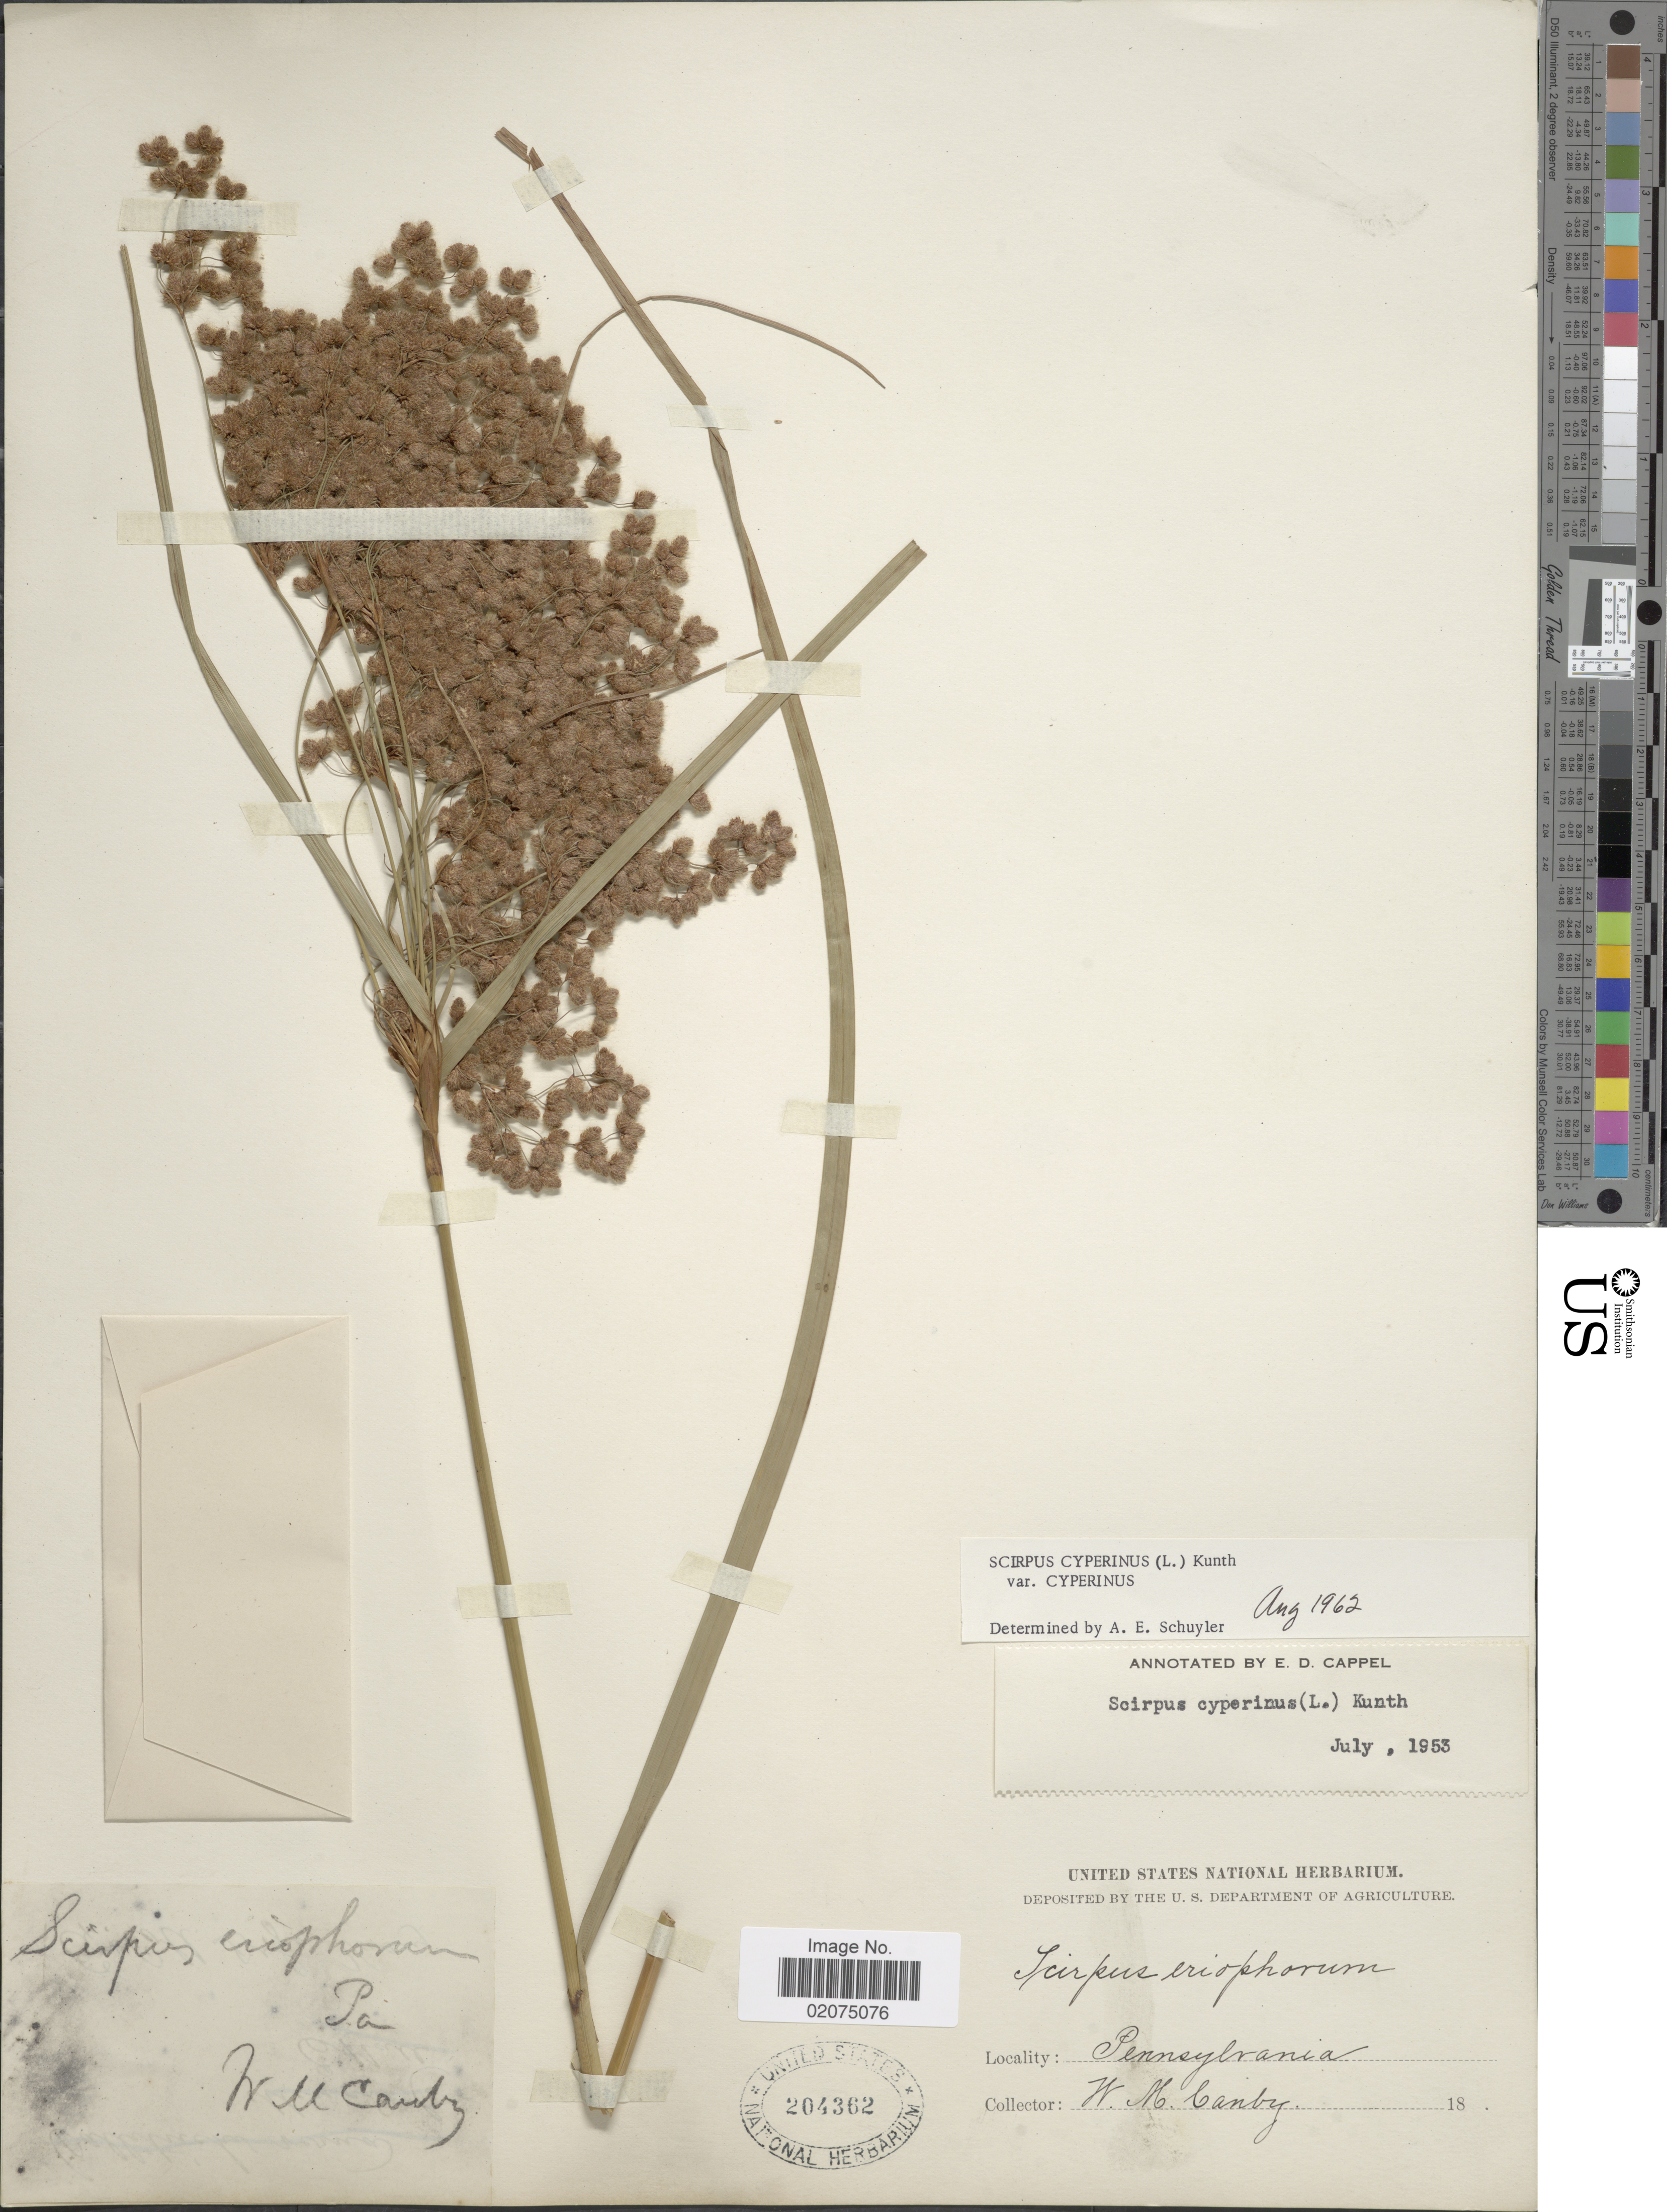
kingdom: Plantae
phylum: Tracheophyta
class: Liliopsida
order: Poales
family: Cyperaceae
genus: Scirpus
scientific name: Scirpus cyperinus (L.) Kunth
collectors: W. M. Canby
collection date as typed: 18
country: United States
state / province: Pennsylvania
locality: Pa.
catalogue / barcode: US 204362